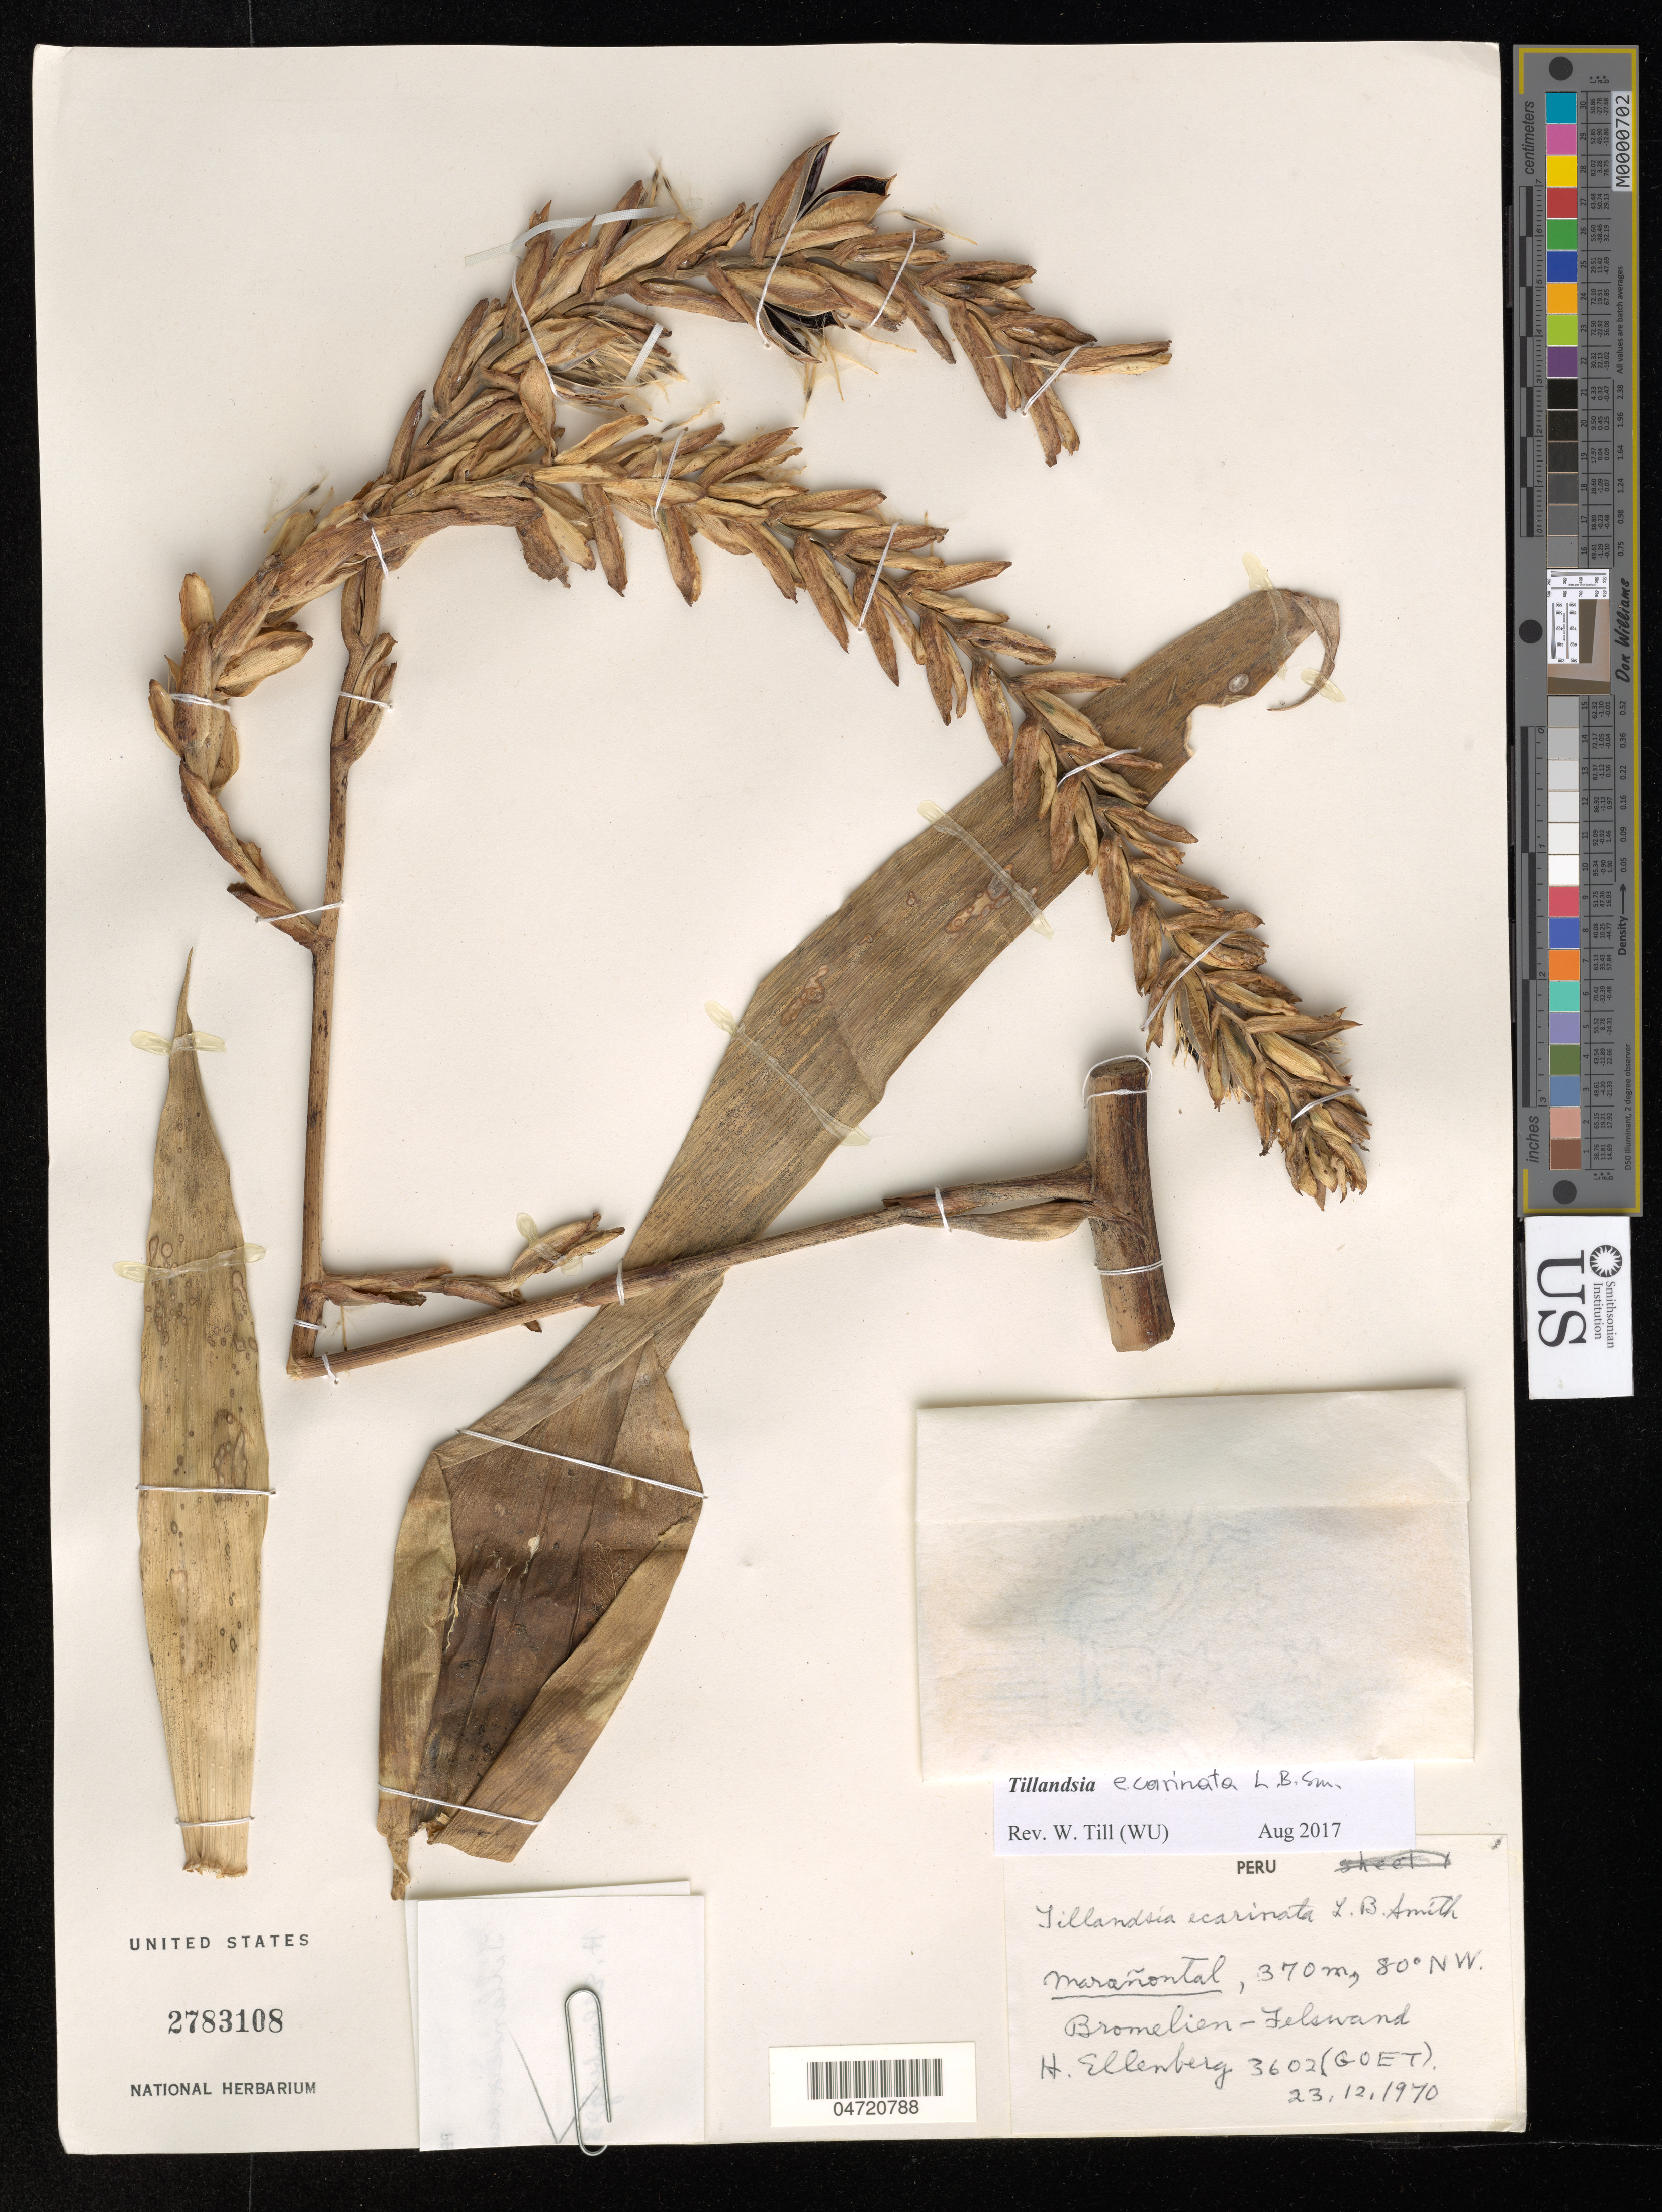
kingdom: Plantae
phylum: Tracheophyta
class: Liliopsida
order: Poales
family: Bromeliaceae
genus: Tillandsia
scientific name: Tillandsia ecarinata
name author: L.B. Sm.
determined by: Till, W.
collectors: H. Ellenberg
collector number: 3602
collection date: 1970-12-23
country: Peru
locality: Marañontal. 80° NW, Bromelien-Felswand.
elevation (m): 370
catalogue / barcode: US 2783108